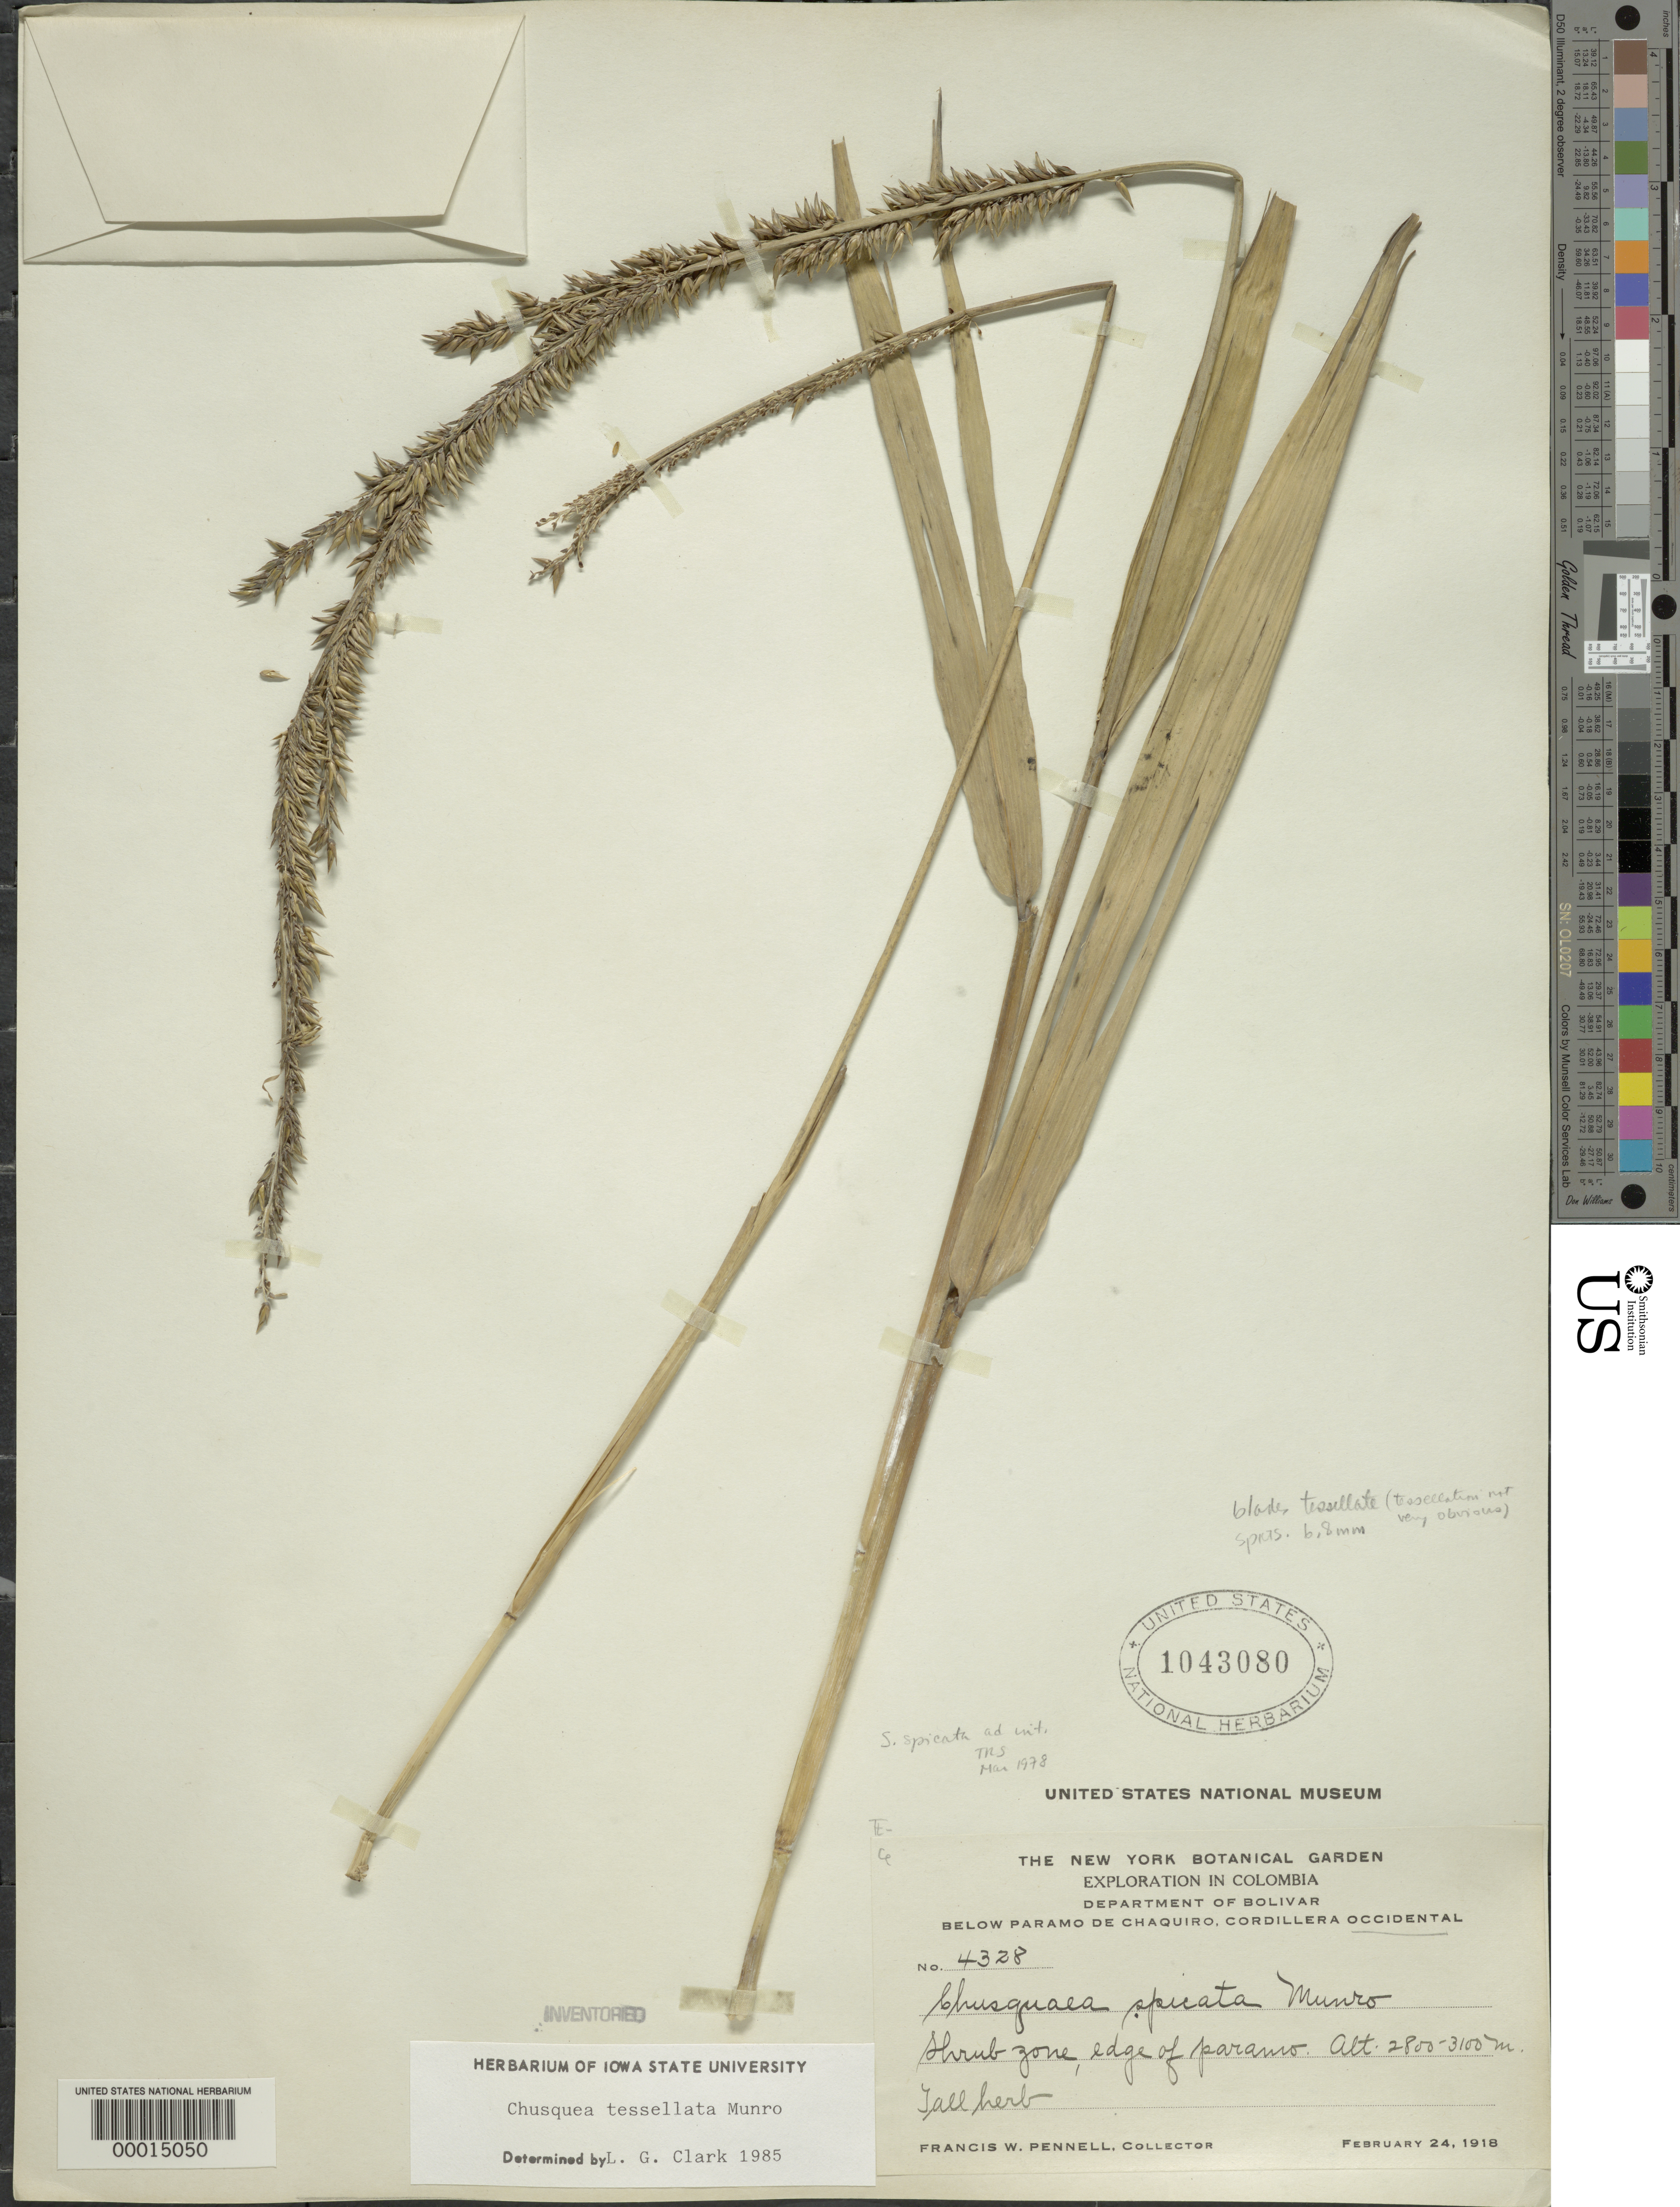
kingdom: Plantae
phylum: Tracheophyta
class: Liliopsida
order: Poales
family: Poaceae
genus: Chusquea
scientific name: Chusquea tessellata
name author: Munro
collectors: F. W. Pennell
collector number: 4328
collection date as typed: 24 Feb 1918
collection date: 1918-02-24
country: Colombia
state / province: Bolívar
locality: Below Paramo de Chaquiro, Cordillera Occidental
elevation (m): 2800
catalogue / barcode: US 1043080